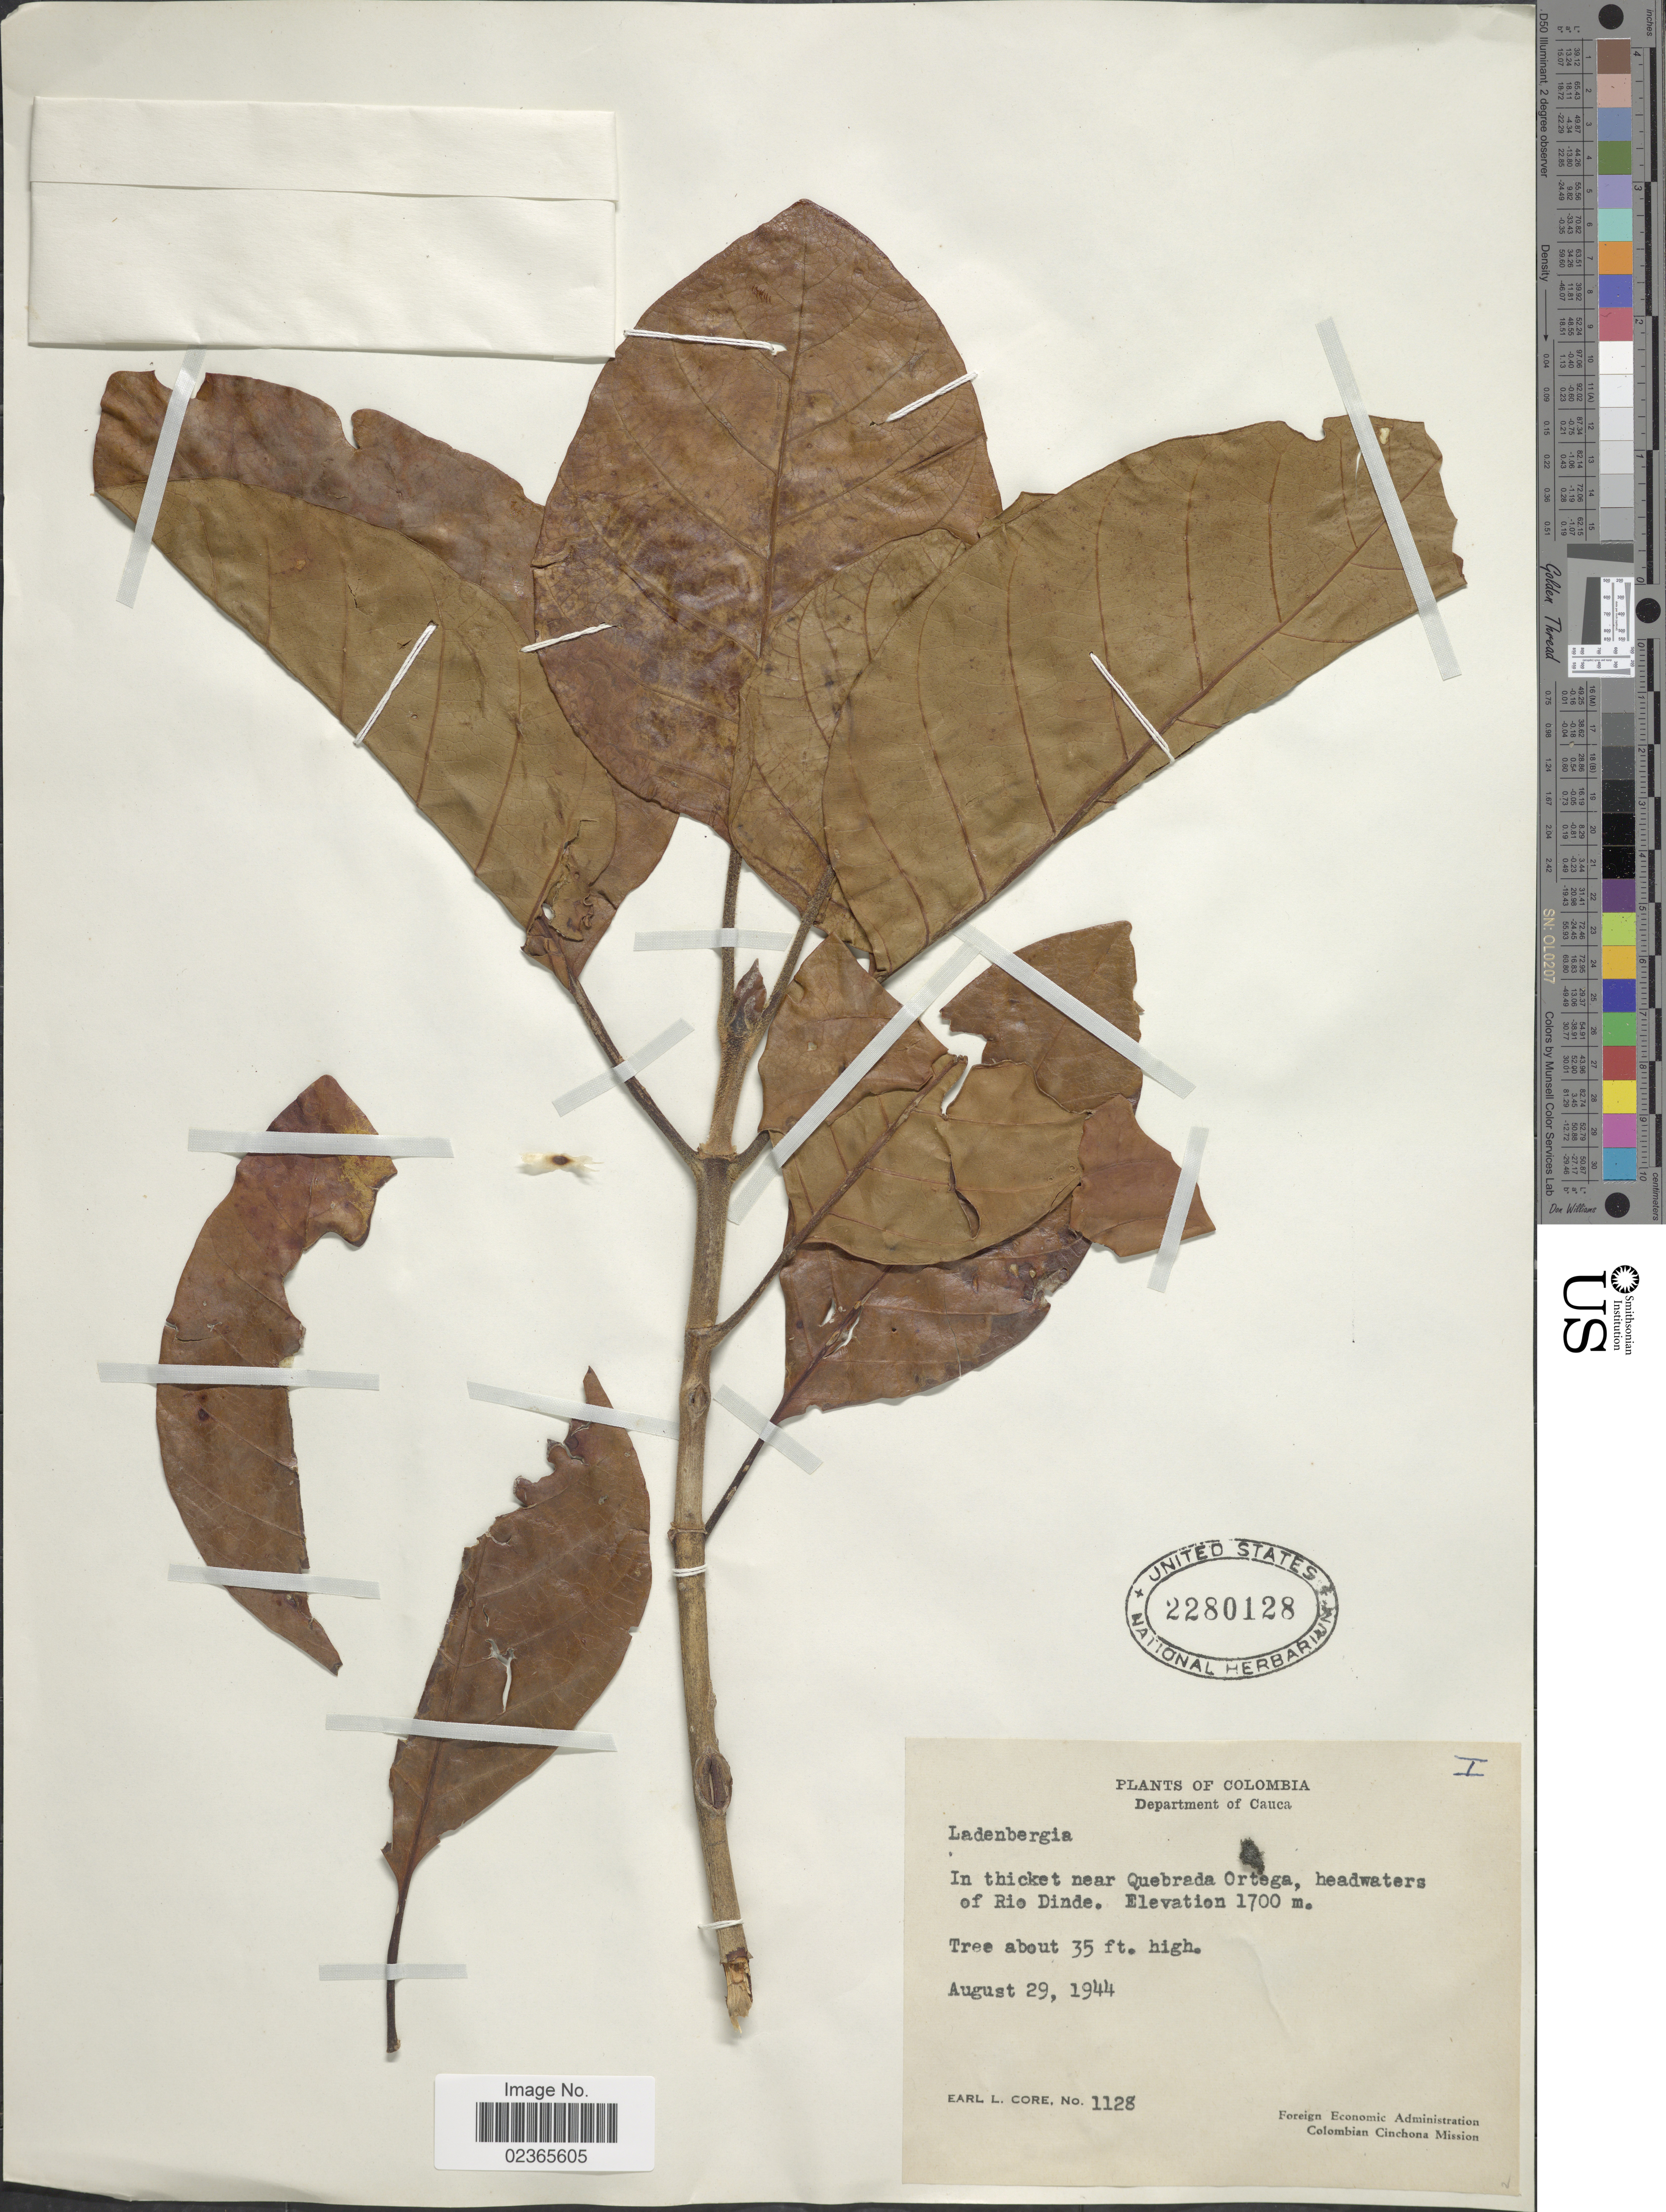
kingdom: Plantae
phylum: Tracheophyta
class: Magnoliopsida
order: Gentianales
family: Rubiaceae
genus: Ladenbergia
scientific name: Ladenbergia sp.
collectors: E. L. Core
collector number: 1128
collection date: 1944-08-29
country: Colombia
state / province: Cauca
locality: In thicket near Quebrada Ortega, headwaters of Rio Dinde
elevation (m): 1700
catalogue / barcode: US 2280128